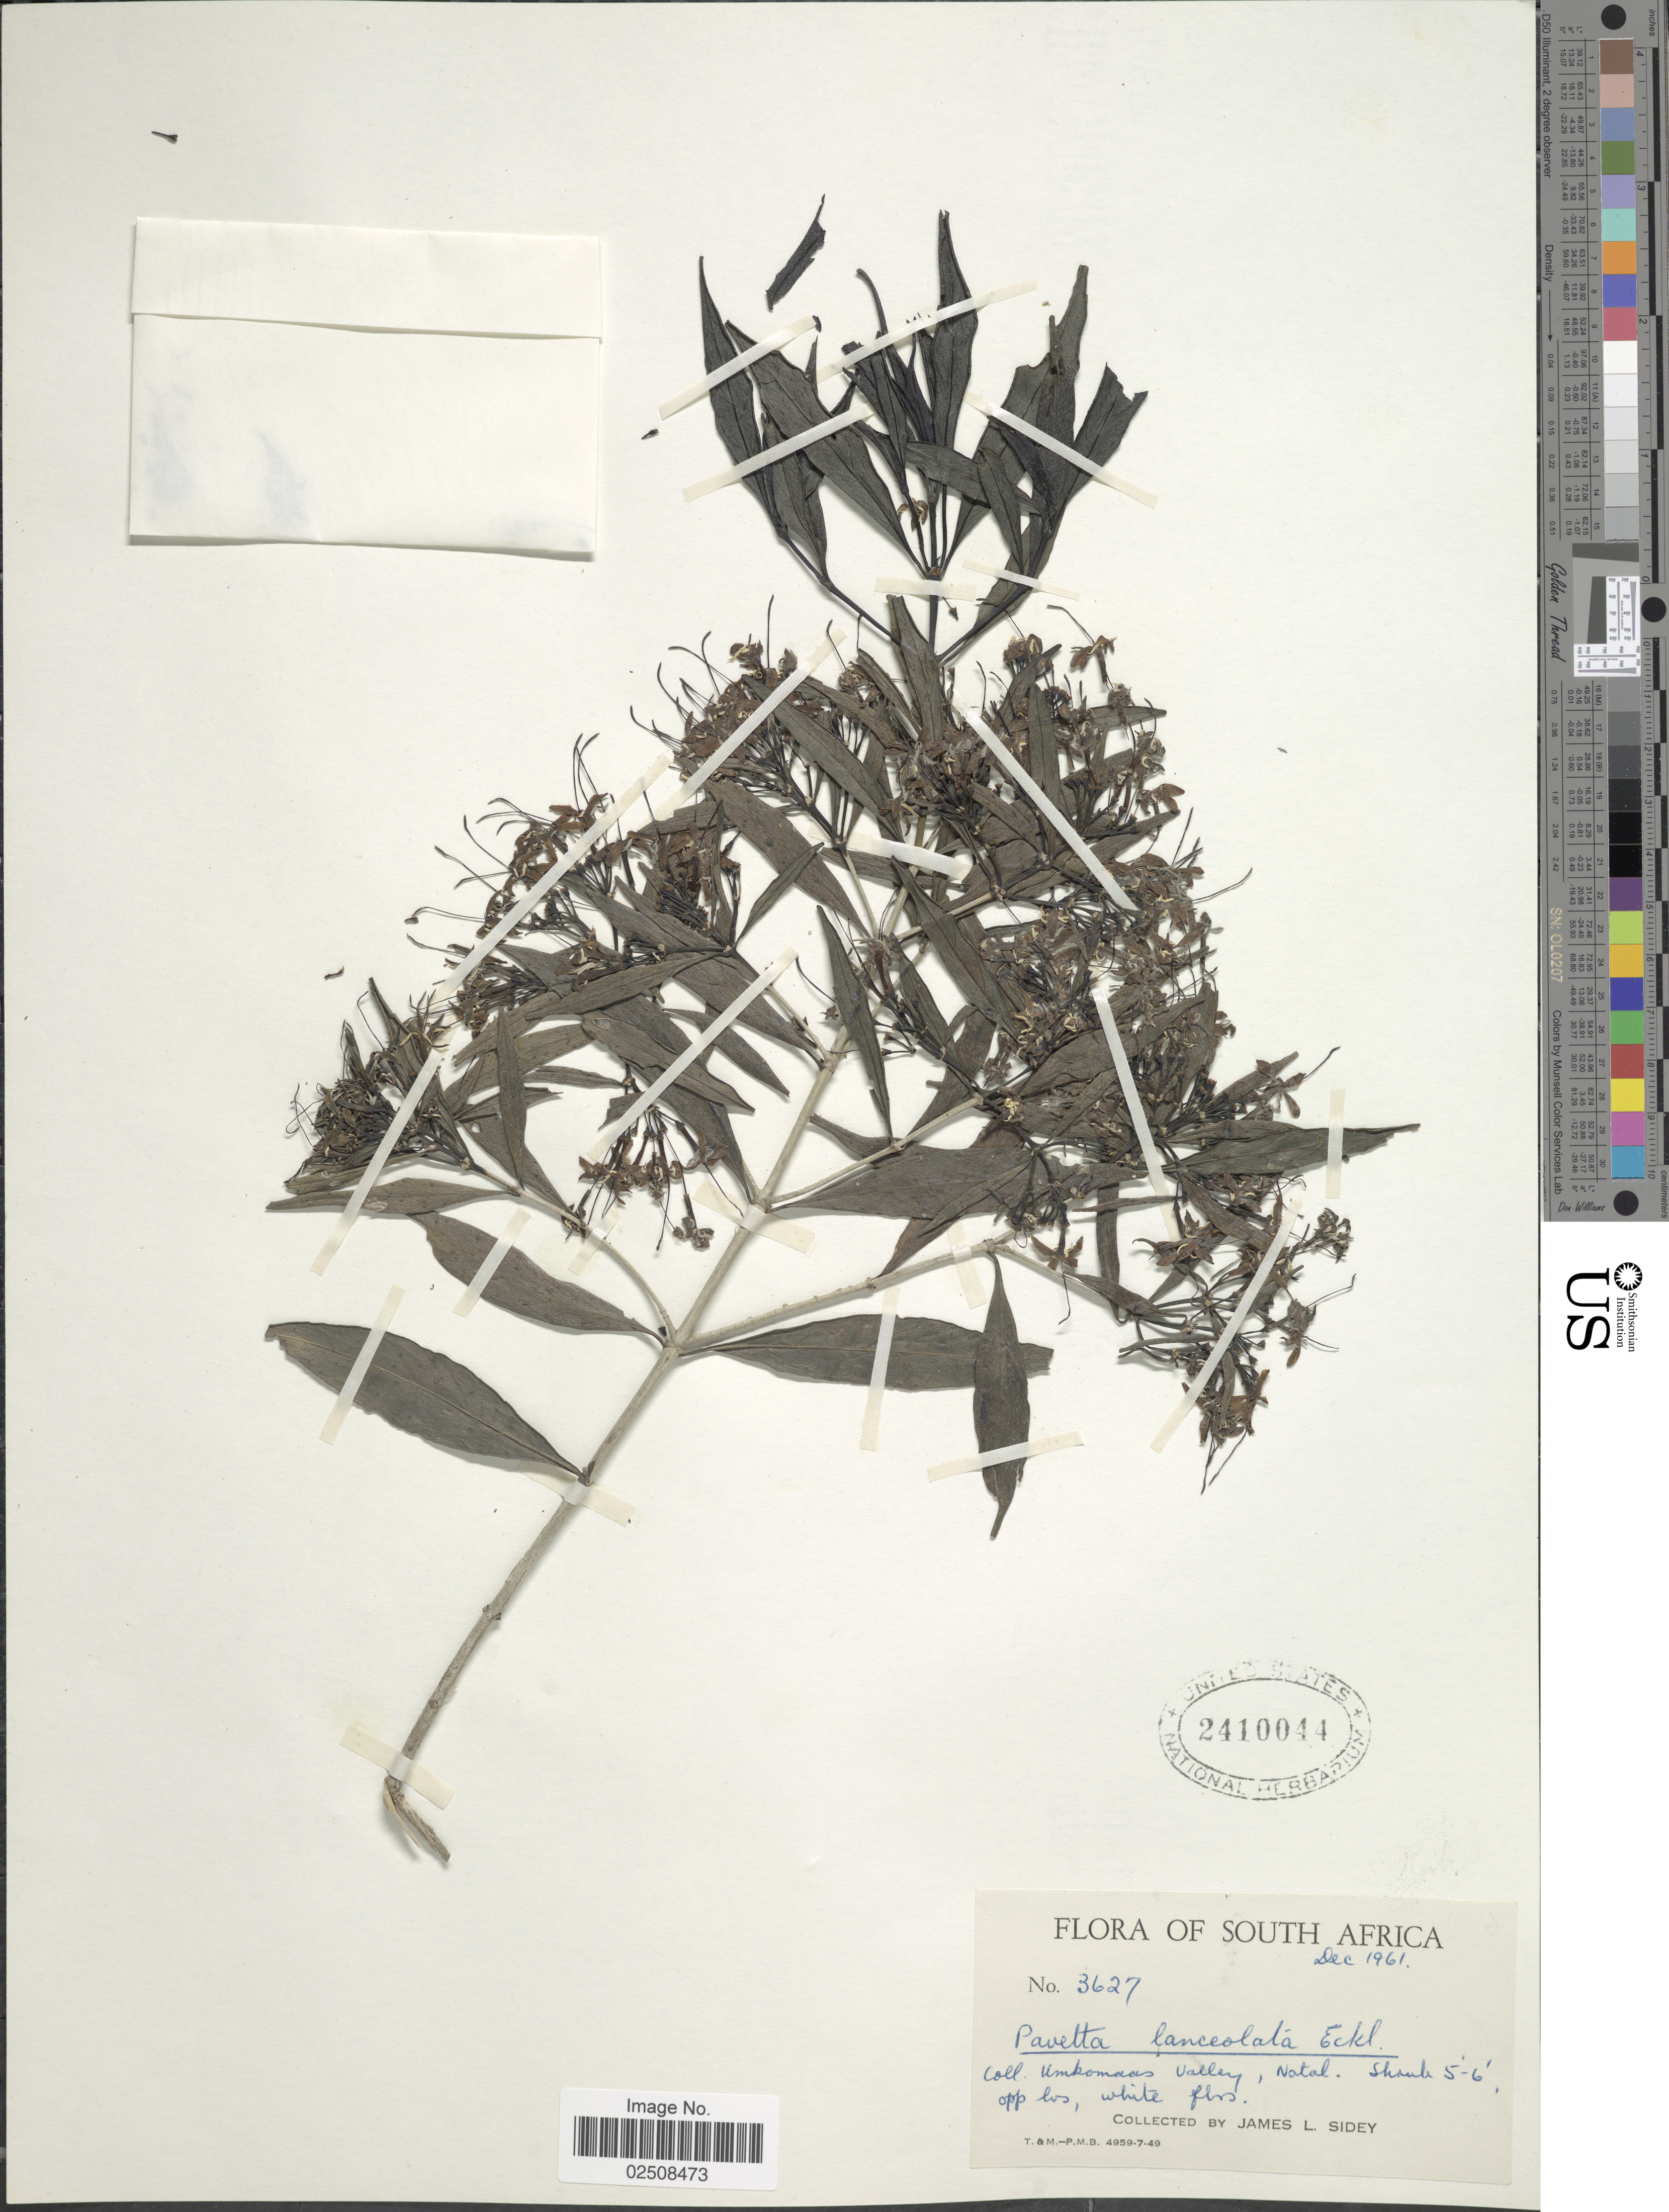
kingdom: Plantae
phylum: Tracheophyta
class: Magnoliopsida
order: Gentianales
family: Rubiaceae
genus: Pavetta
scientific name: Pavetta lanceolata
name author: Eckl.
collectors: J. L. Sidey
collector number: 3627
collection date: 1961-12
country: South Africa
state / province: KwaZulu-Natal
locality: Umbomaas Valley, Natal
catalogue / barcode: US 2410044